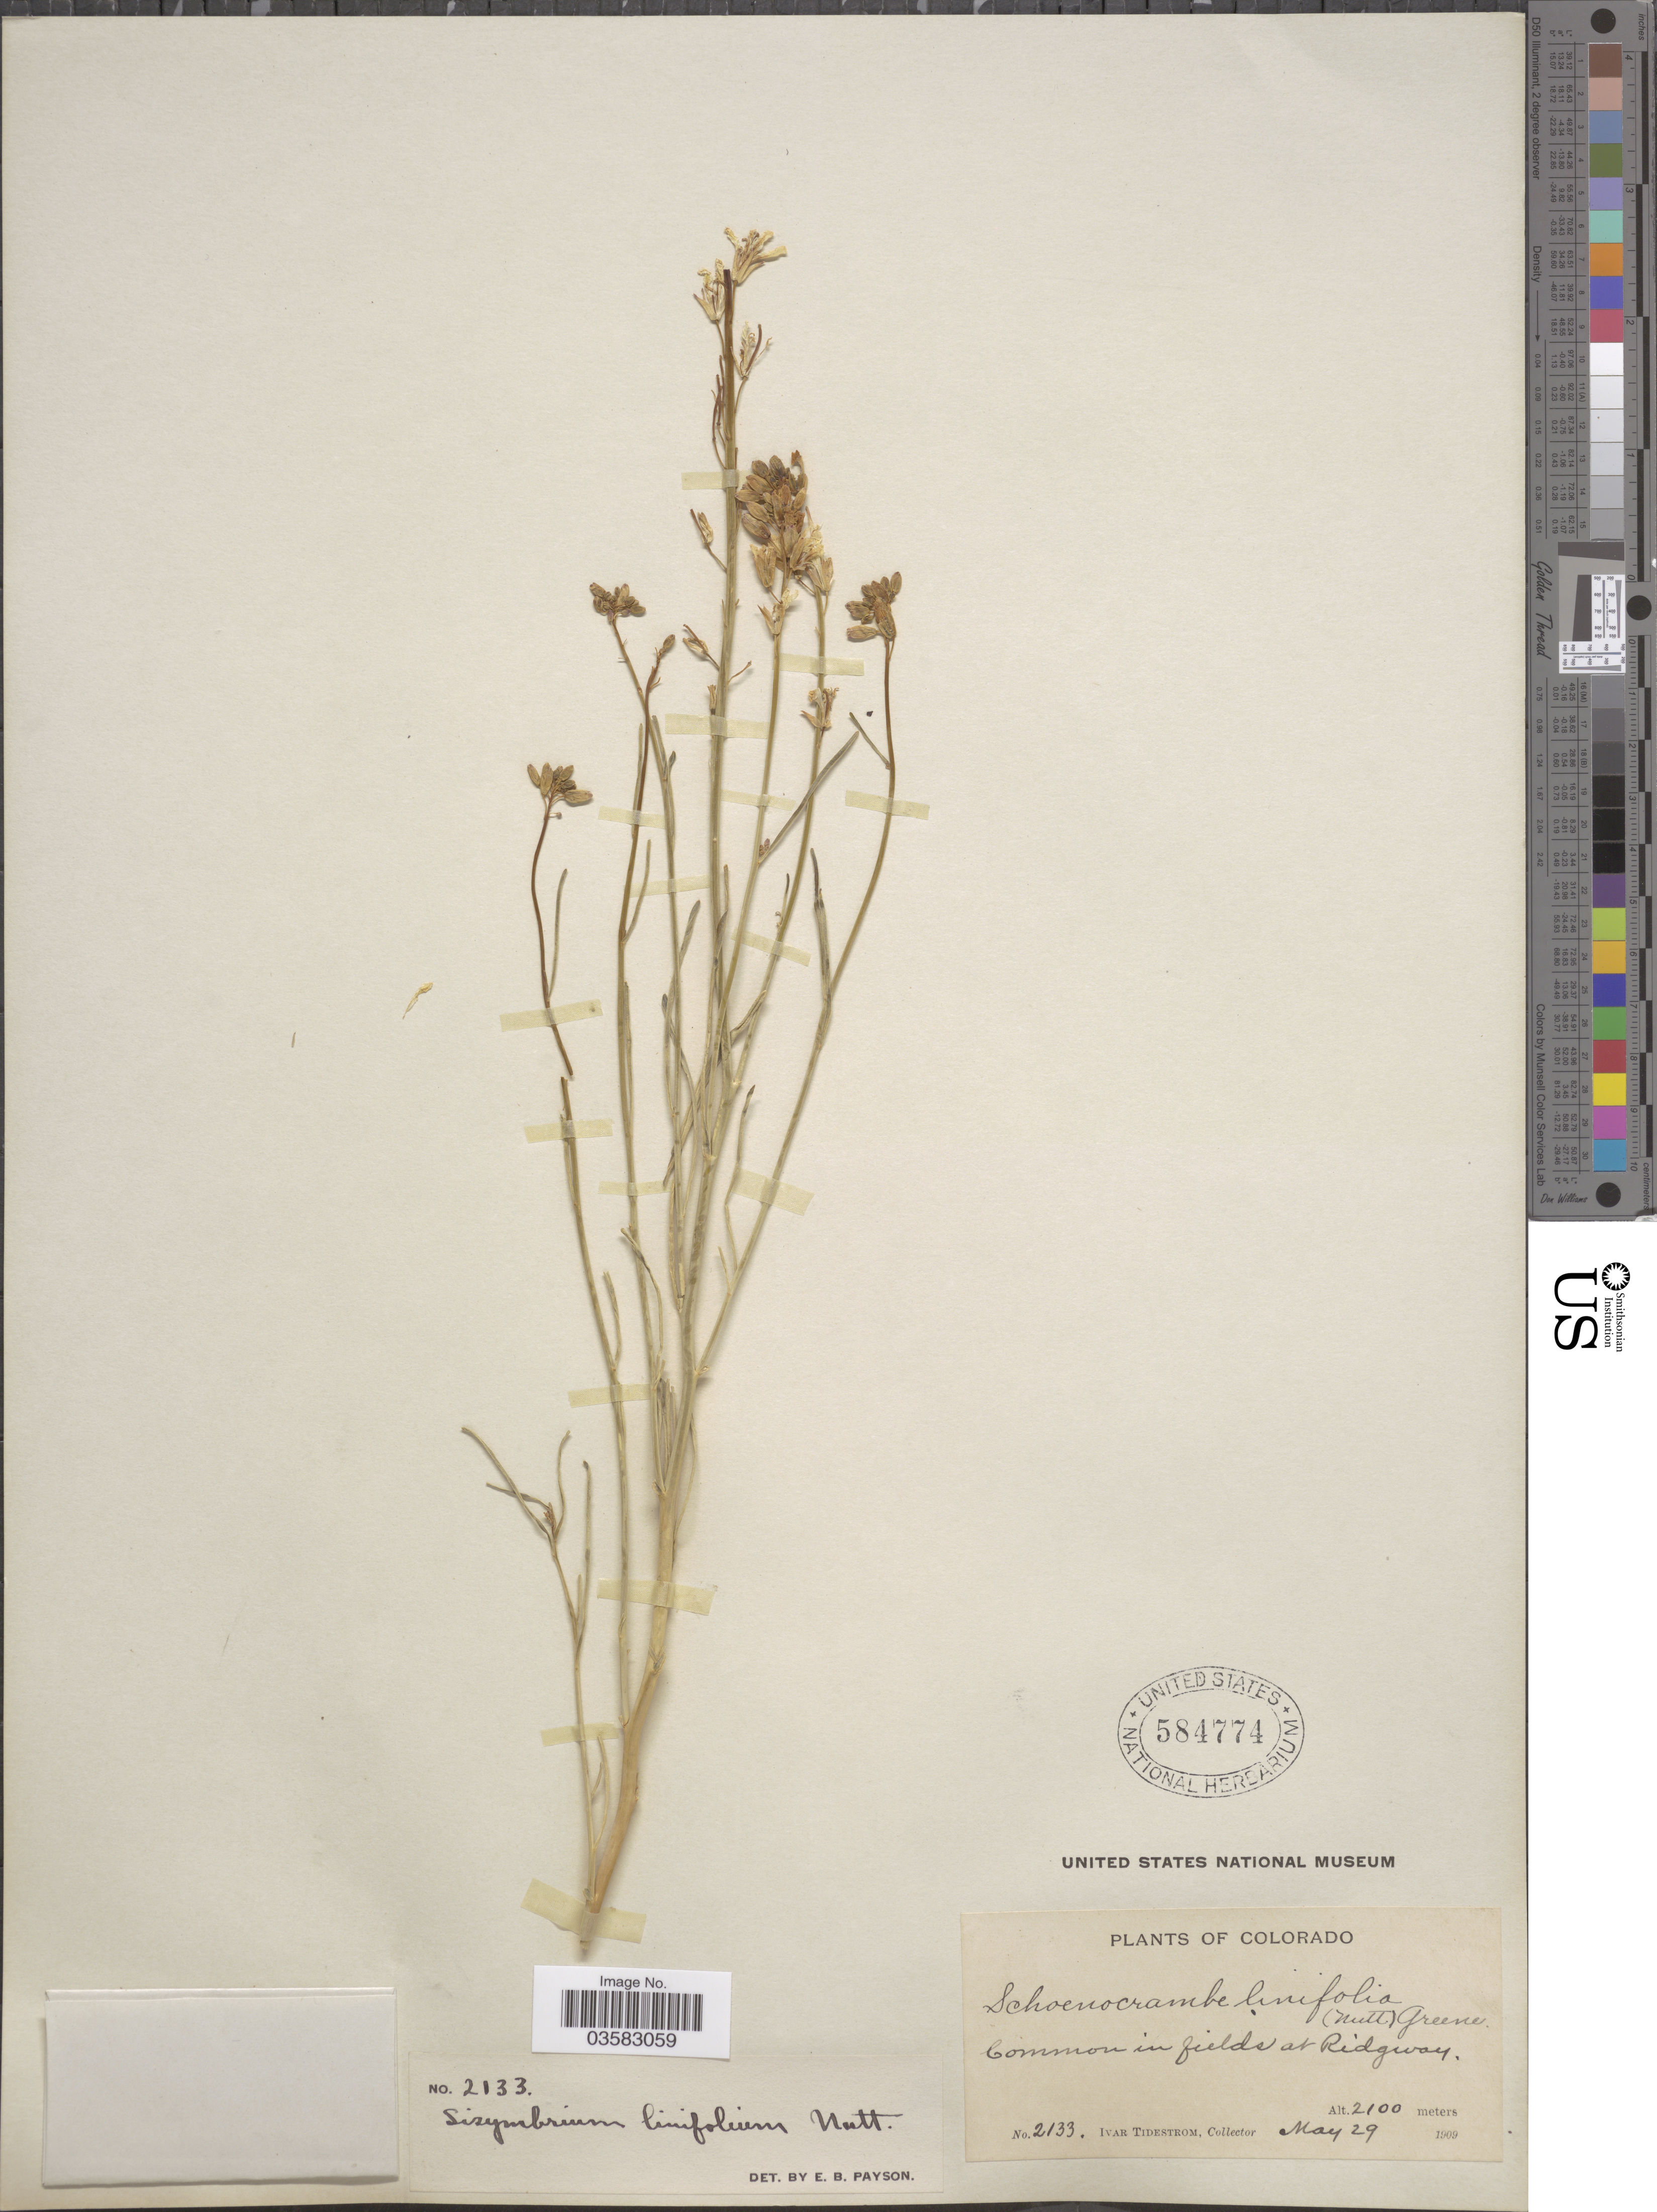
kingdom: Plantae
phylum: Tracheophyta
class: Magnoliopsida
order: Brassicales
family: Brassicaceae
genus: Sisymbrium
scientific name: Sisymbrium linifolium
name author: (Nutt.) Nutt. ex Torr. & A. Gray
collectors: I. F. Tidestrom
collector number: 2133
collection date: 1909-05-29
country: United States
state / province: Colorado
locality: Common in fields at Ridgway.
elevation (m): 2100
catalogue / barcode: US 584774